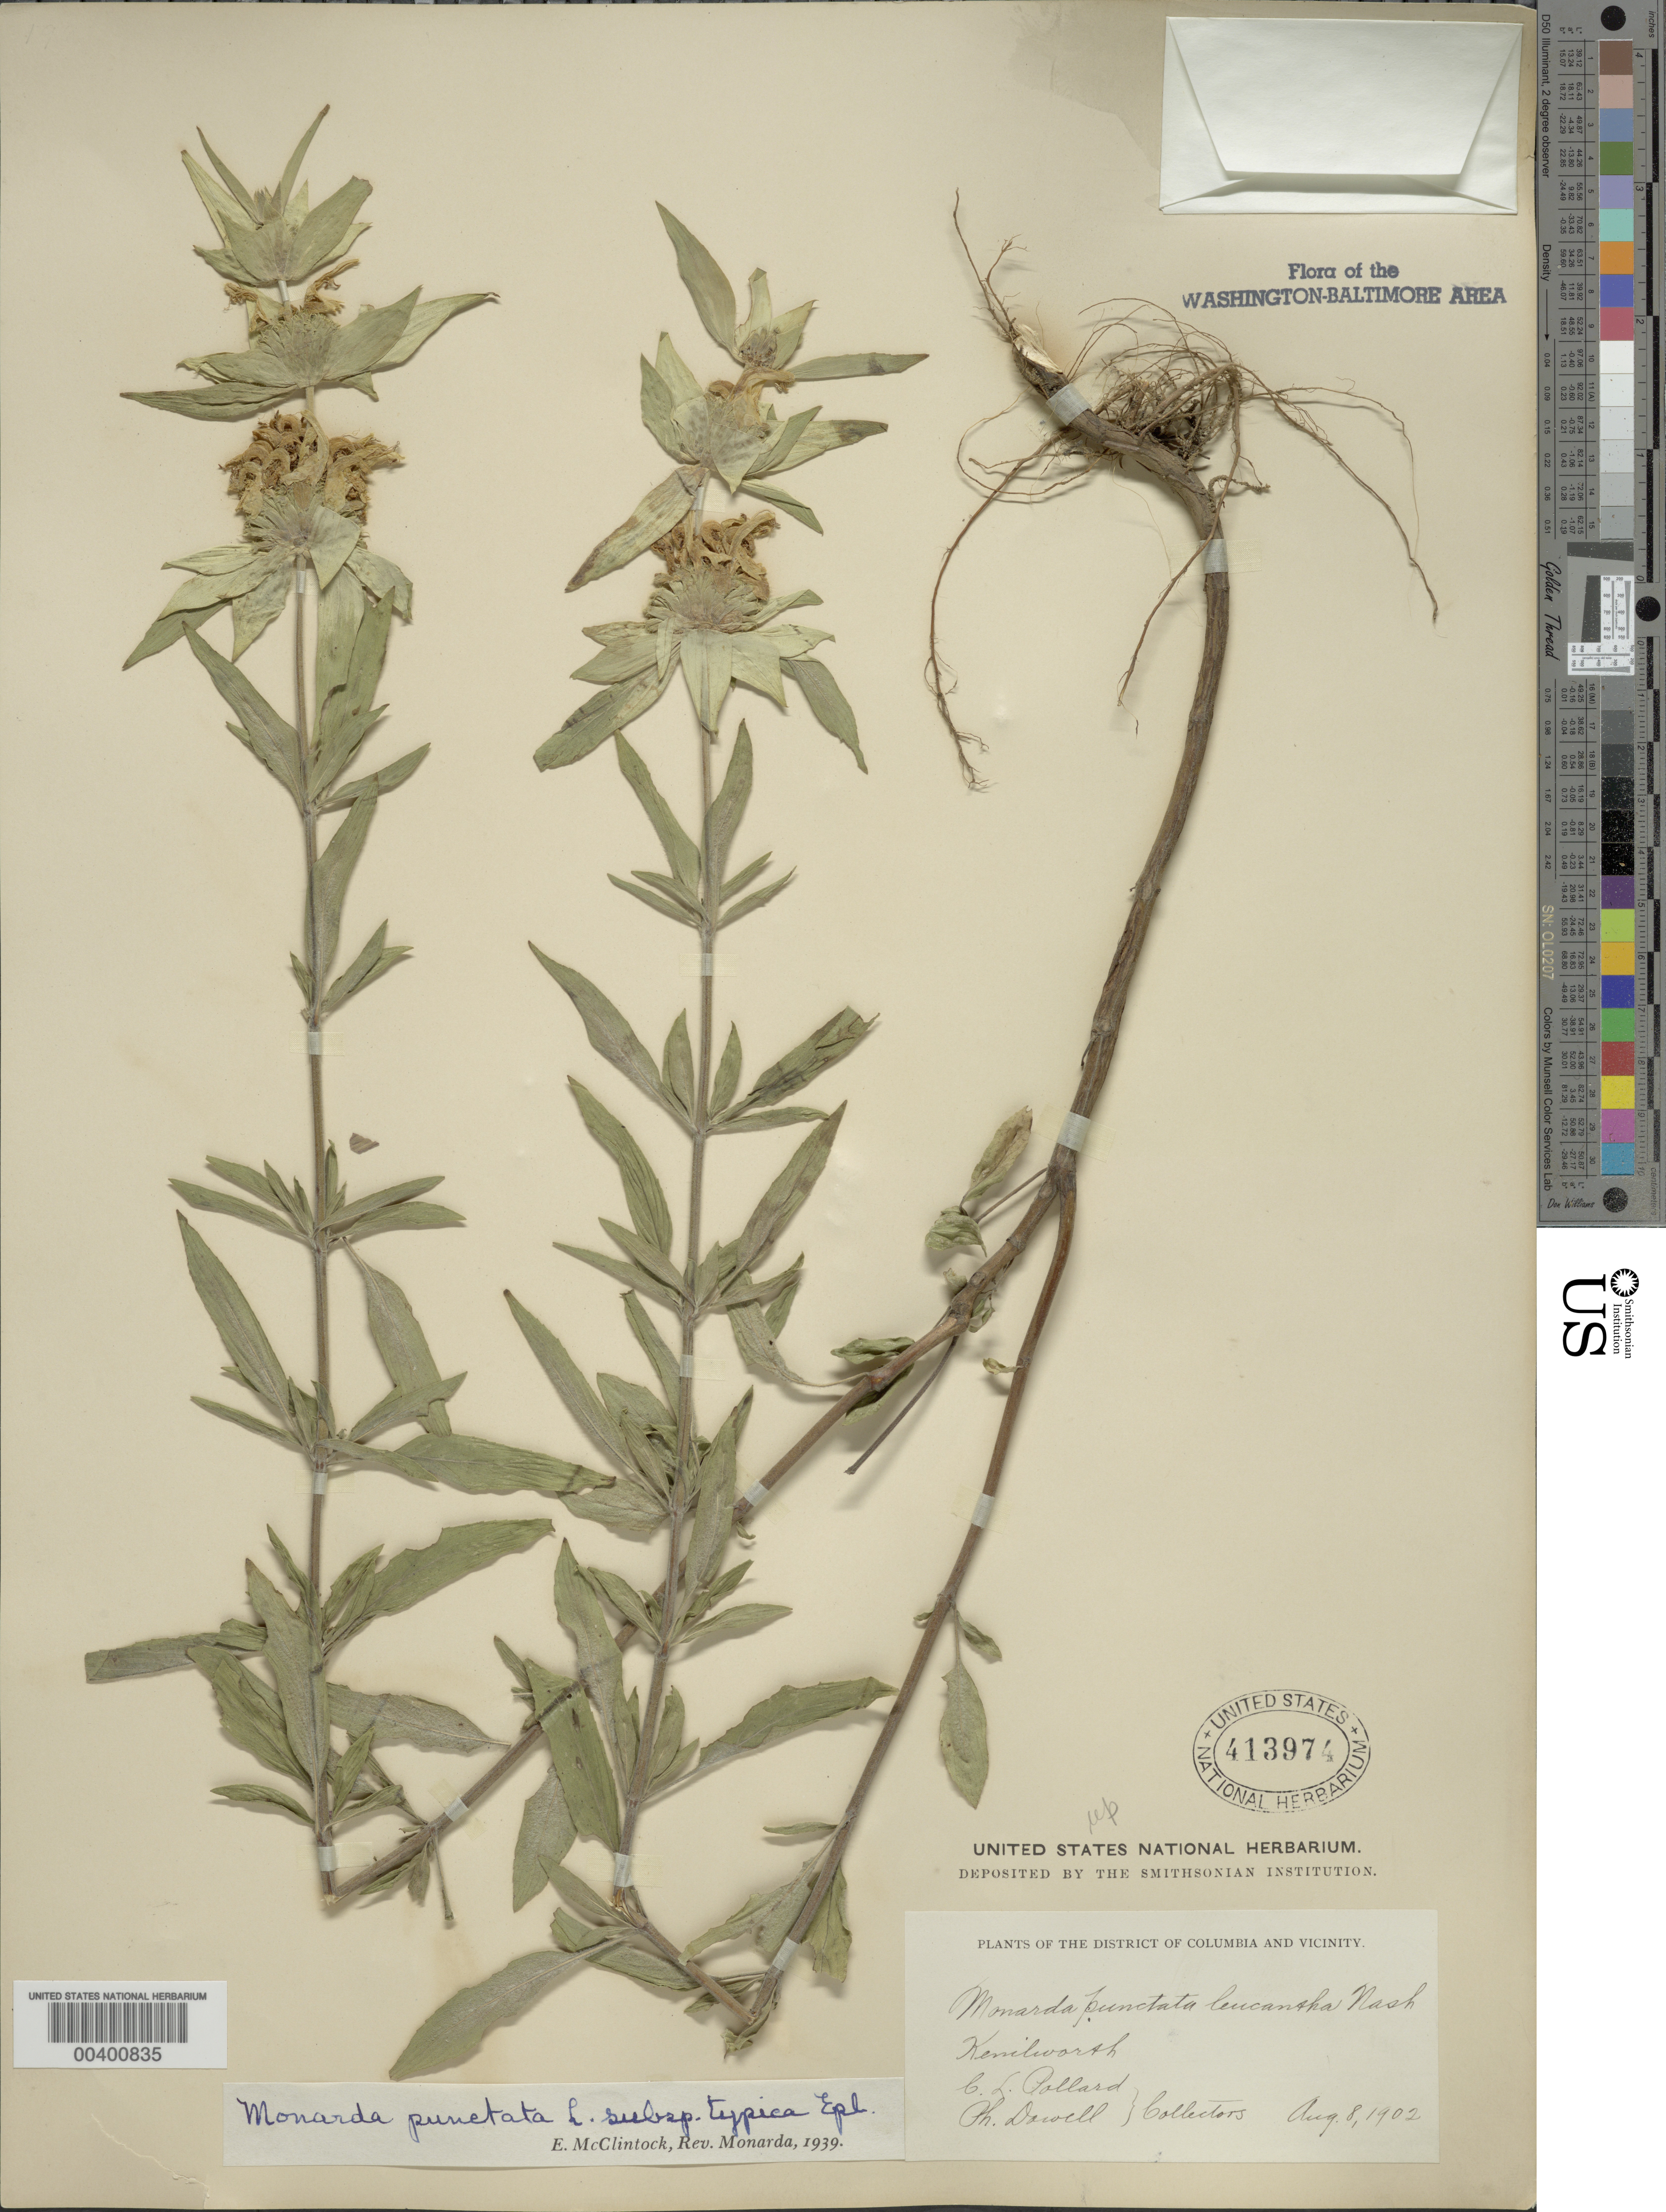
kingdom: Plantae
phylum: Tracheophyta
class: Magnoliopsida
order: Lamiales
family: Lamiaceae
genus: Monarda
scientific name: Monarda punctata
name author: L.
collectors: C. L. Pollard & P. Dowell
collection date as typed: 08 Aug 1902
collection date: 1902-08-08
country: United States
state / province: District of Columbia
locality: Kenilworth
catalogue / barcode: US 413974